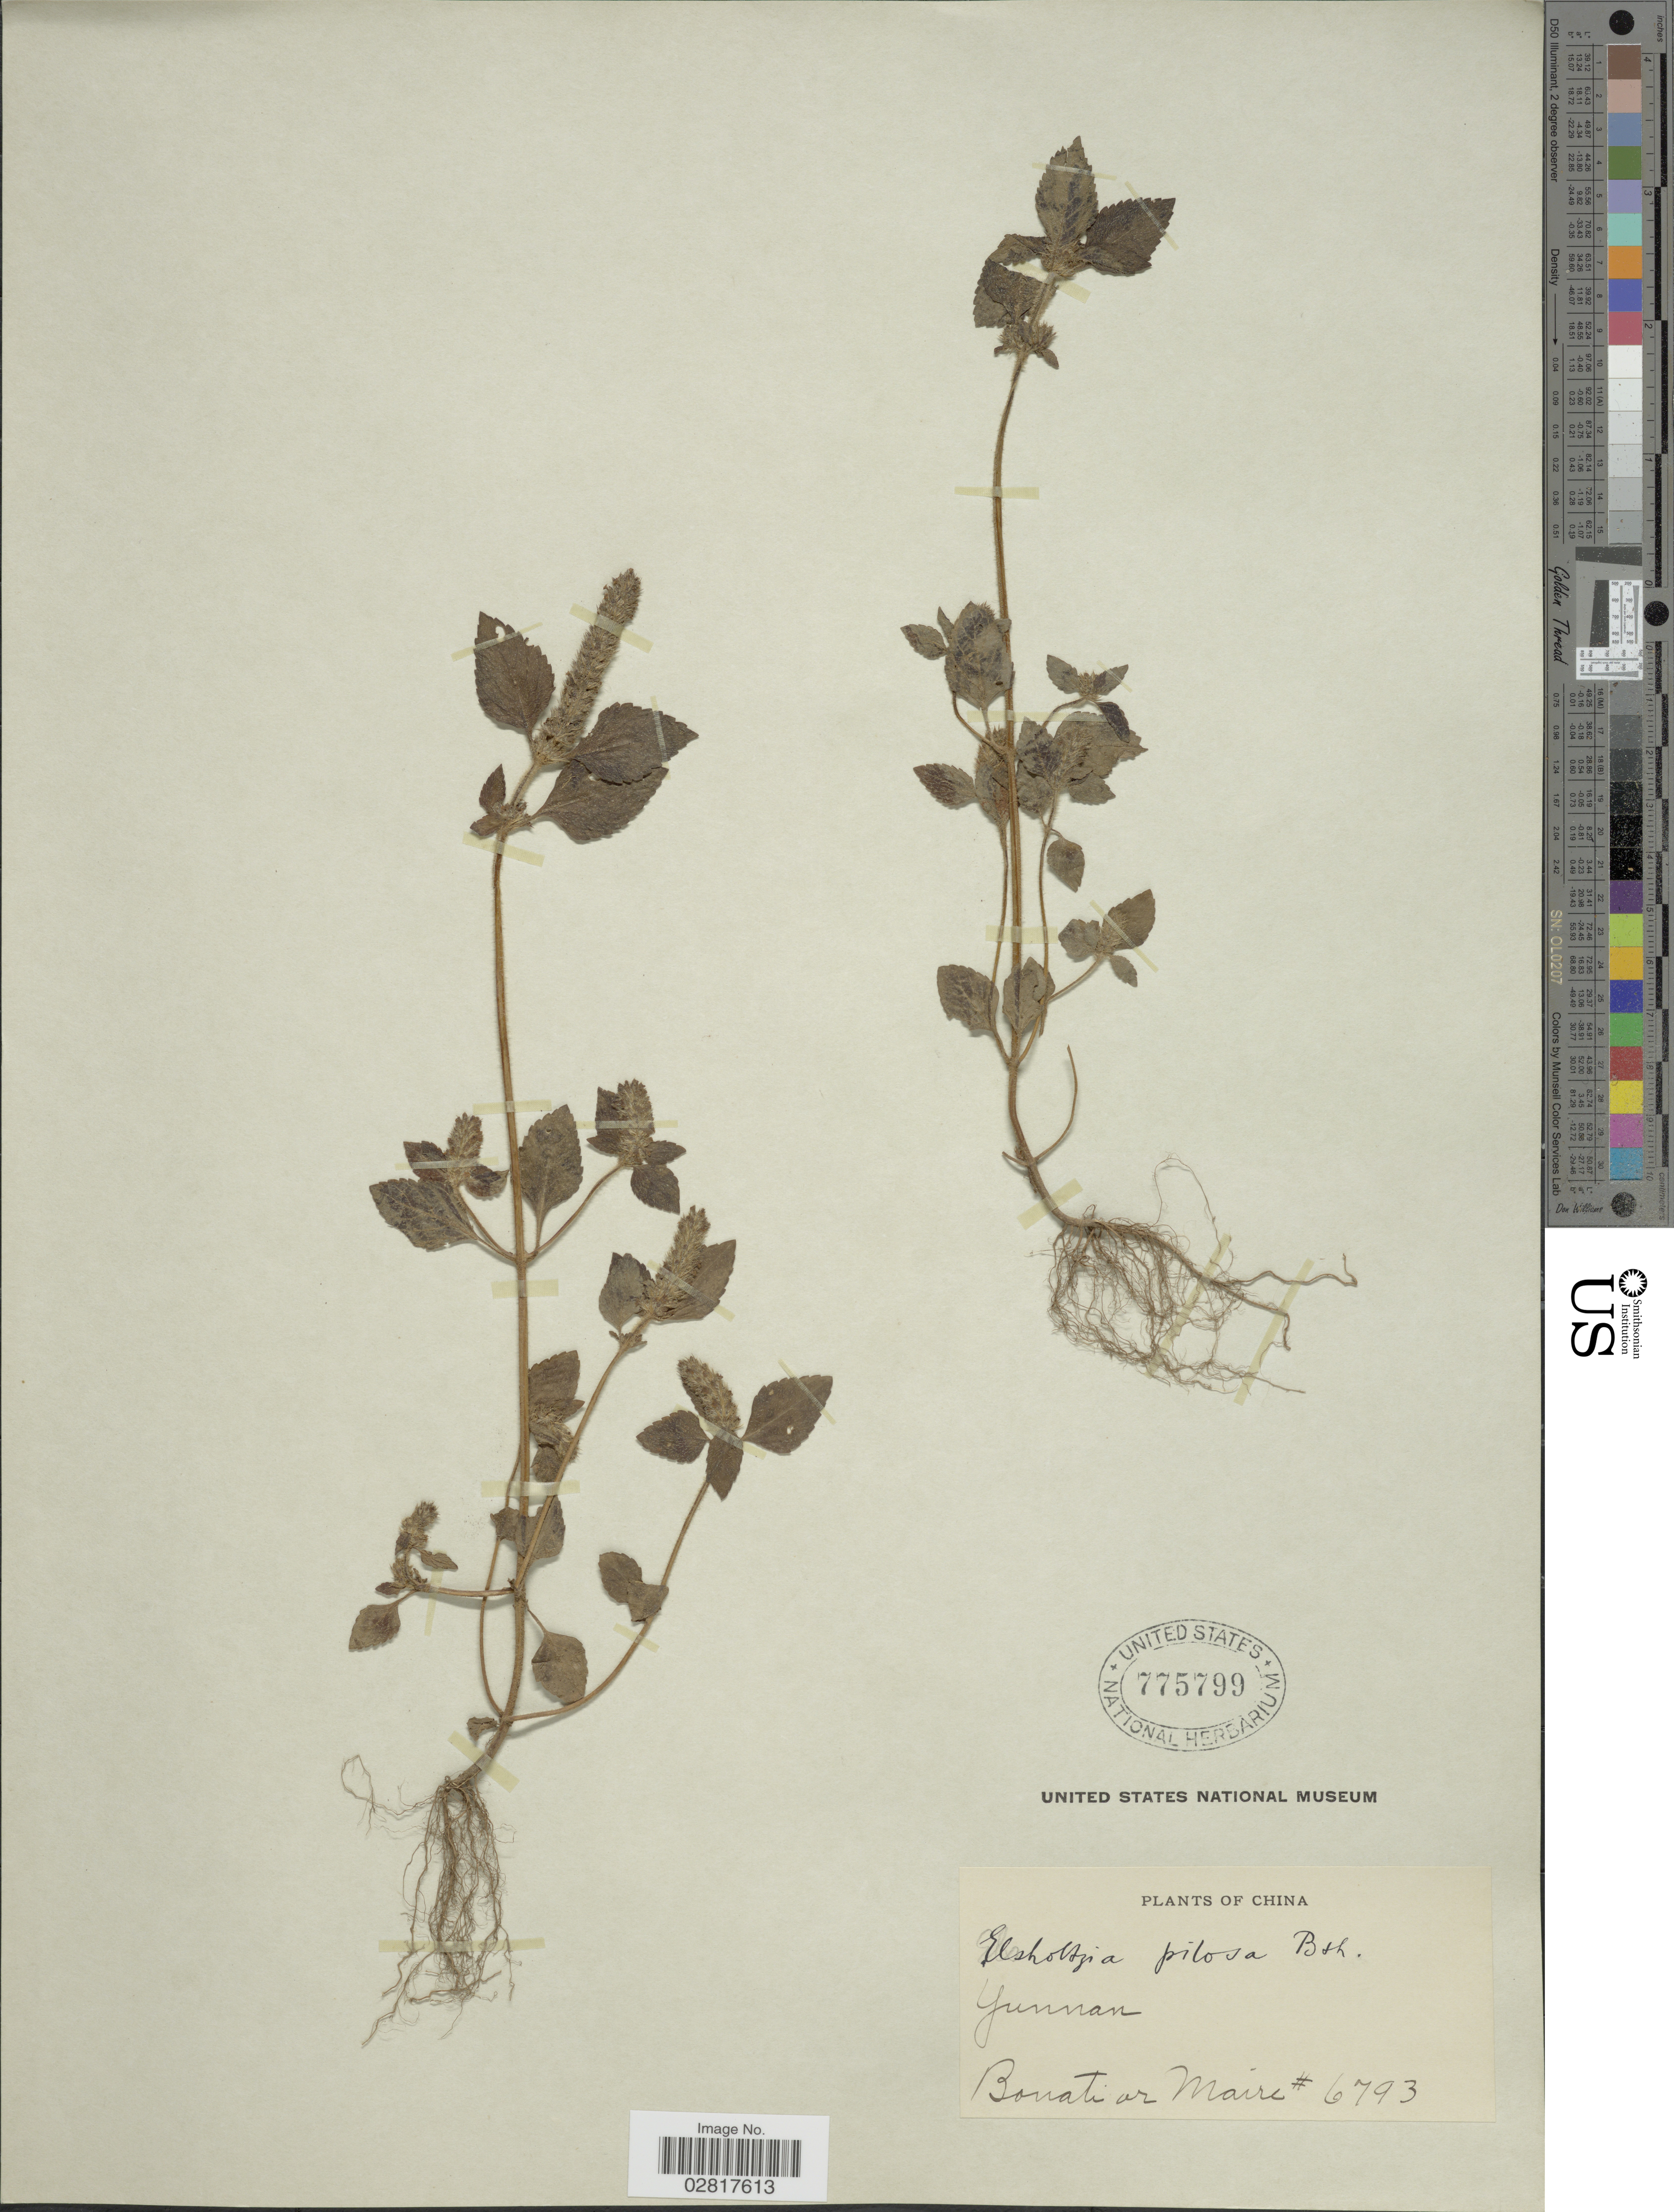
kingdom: Plantae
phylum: Tracheophyta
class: Magnoliopsida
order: Lamiales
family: Lamiaceae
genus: Elsholtzia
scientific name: Elsholtzia pilosa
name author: (Benth.) Benth.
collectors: -. Bonati & Maire, --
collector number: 6793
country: China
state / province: Yunnan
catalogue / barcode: US 775799